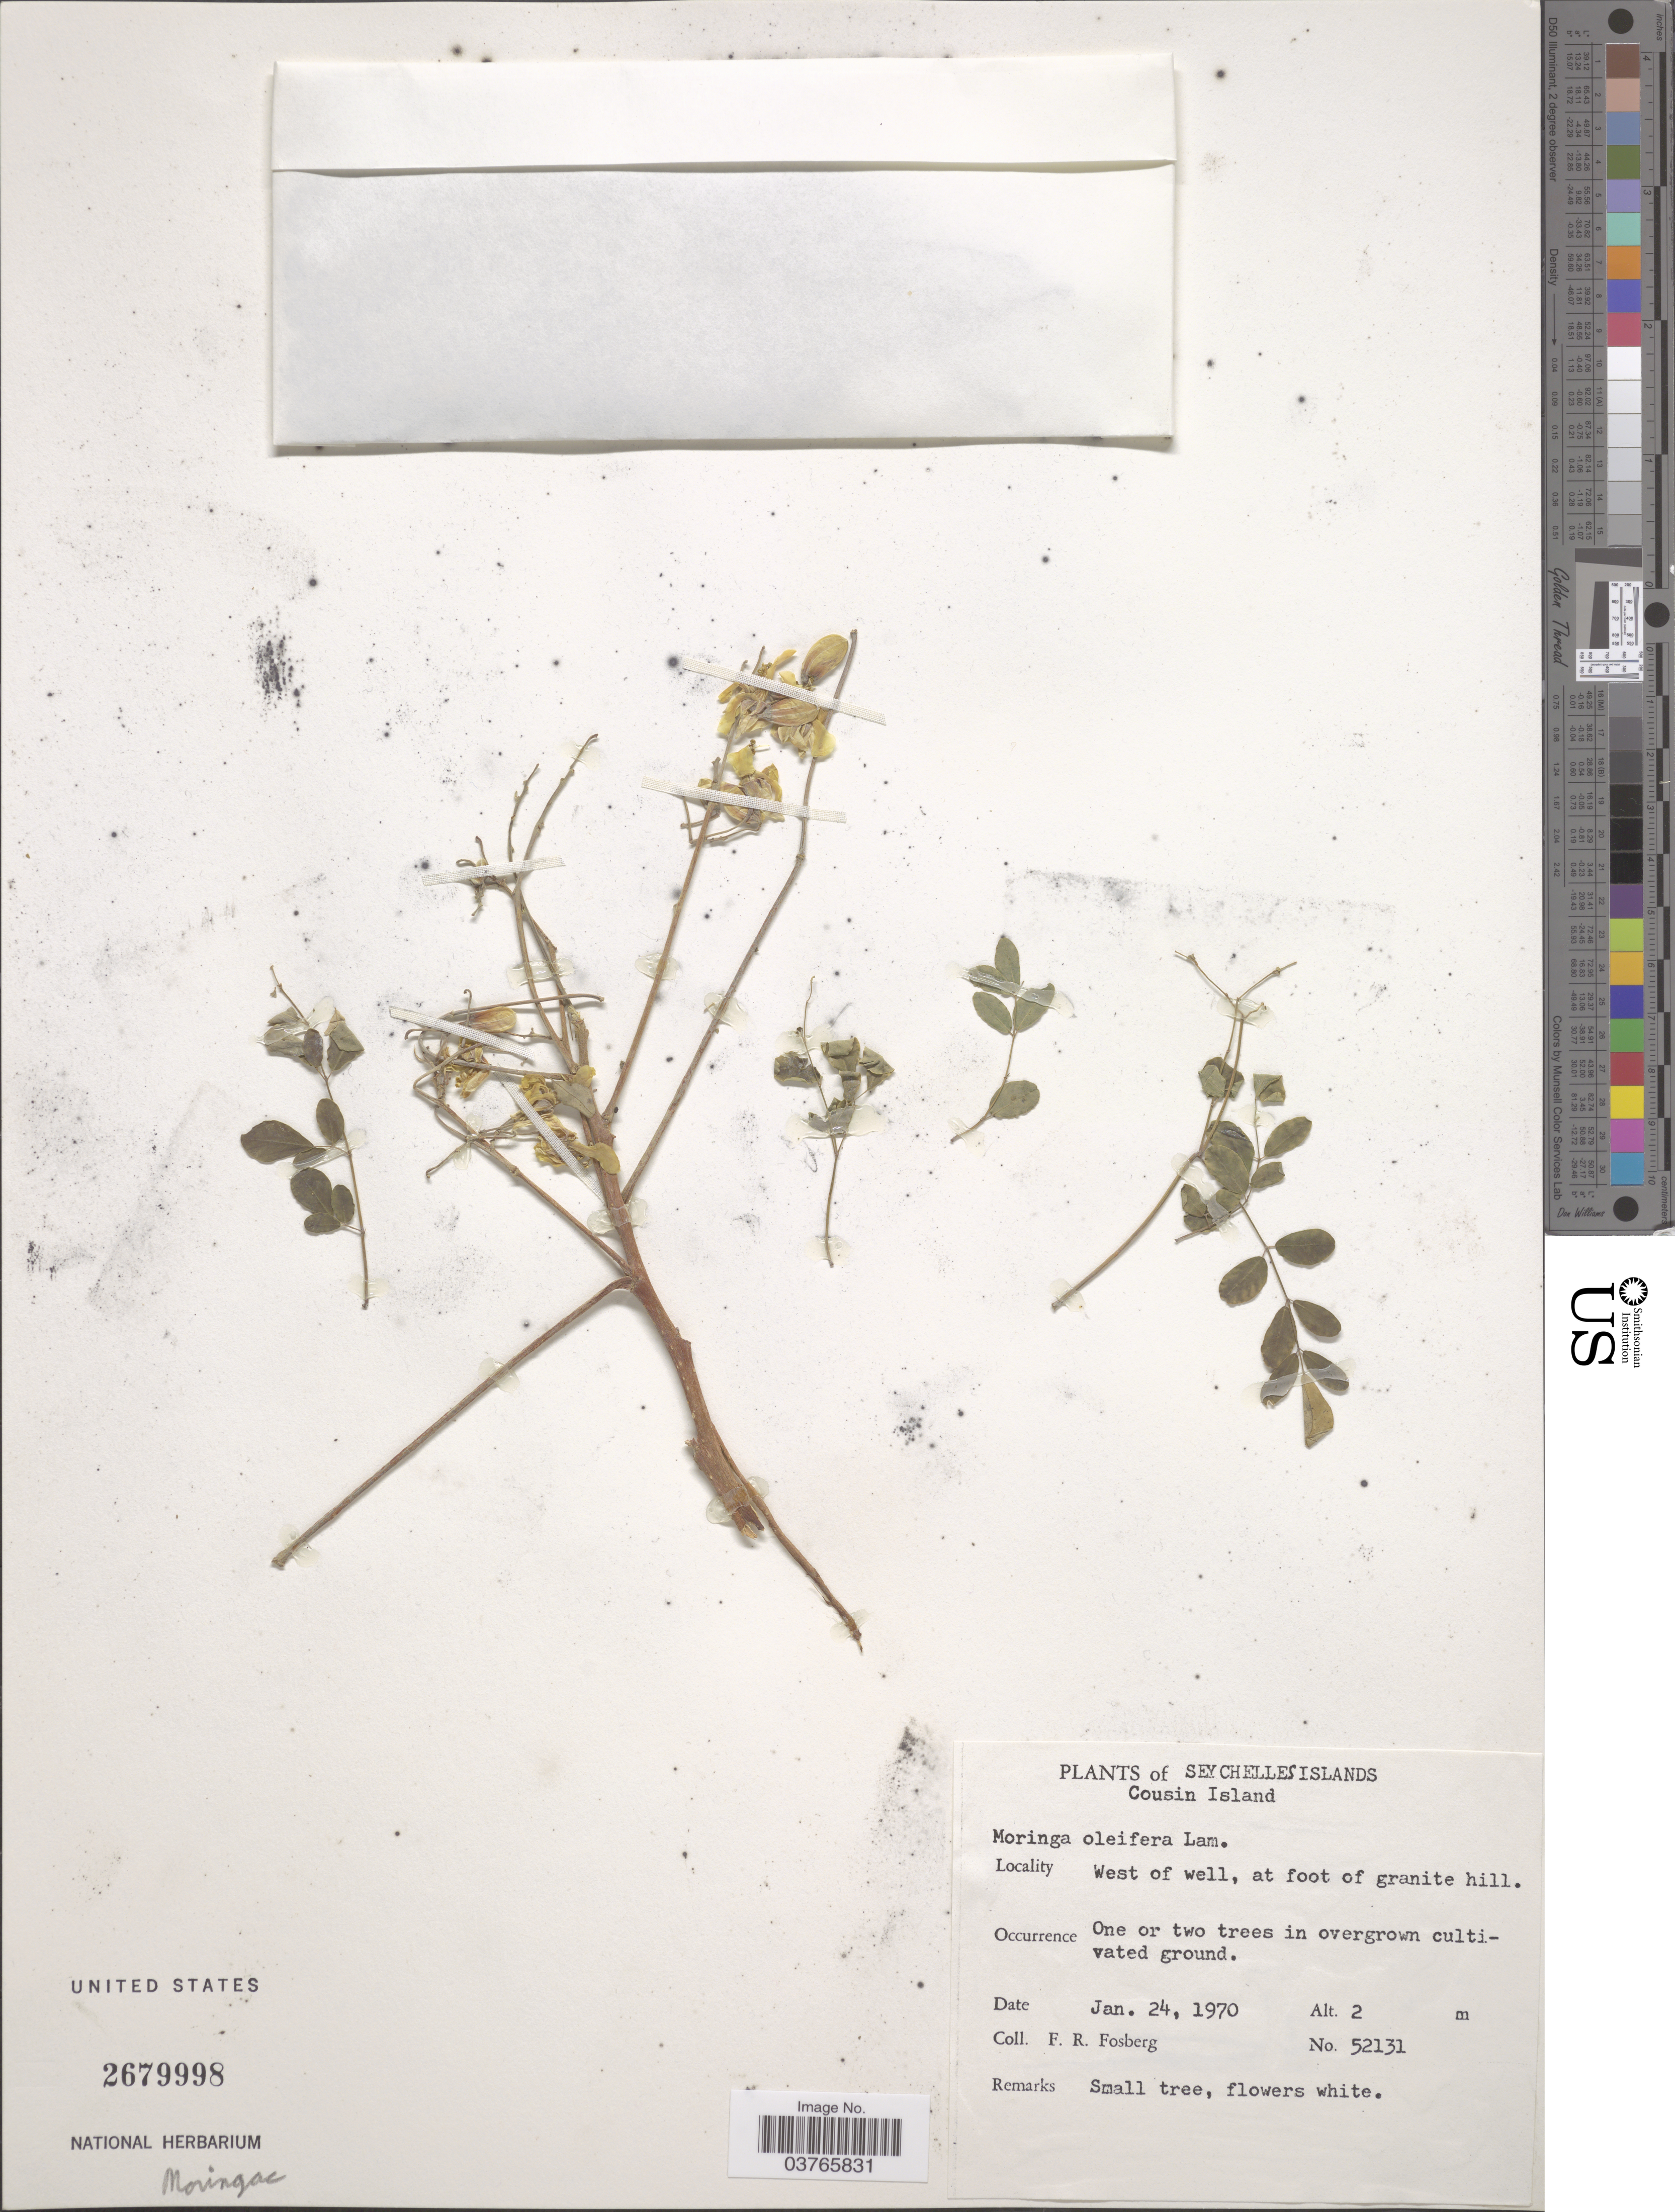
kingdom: Plantae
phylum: Tracheophyta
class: Magnoliopsida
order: Brassicales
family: Moringaceae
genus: Moringa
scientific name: Moringa oleifera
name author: Lam.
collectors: F. R. Fosberg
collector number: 52131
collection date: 1970-01-24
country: Seychelles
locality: Seychelles Islands. Cousin Island. West of well, at foot of granite hill.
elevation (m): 2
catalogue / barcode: US 2679998